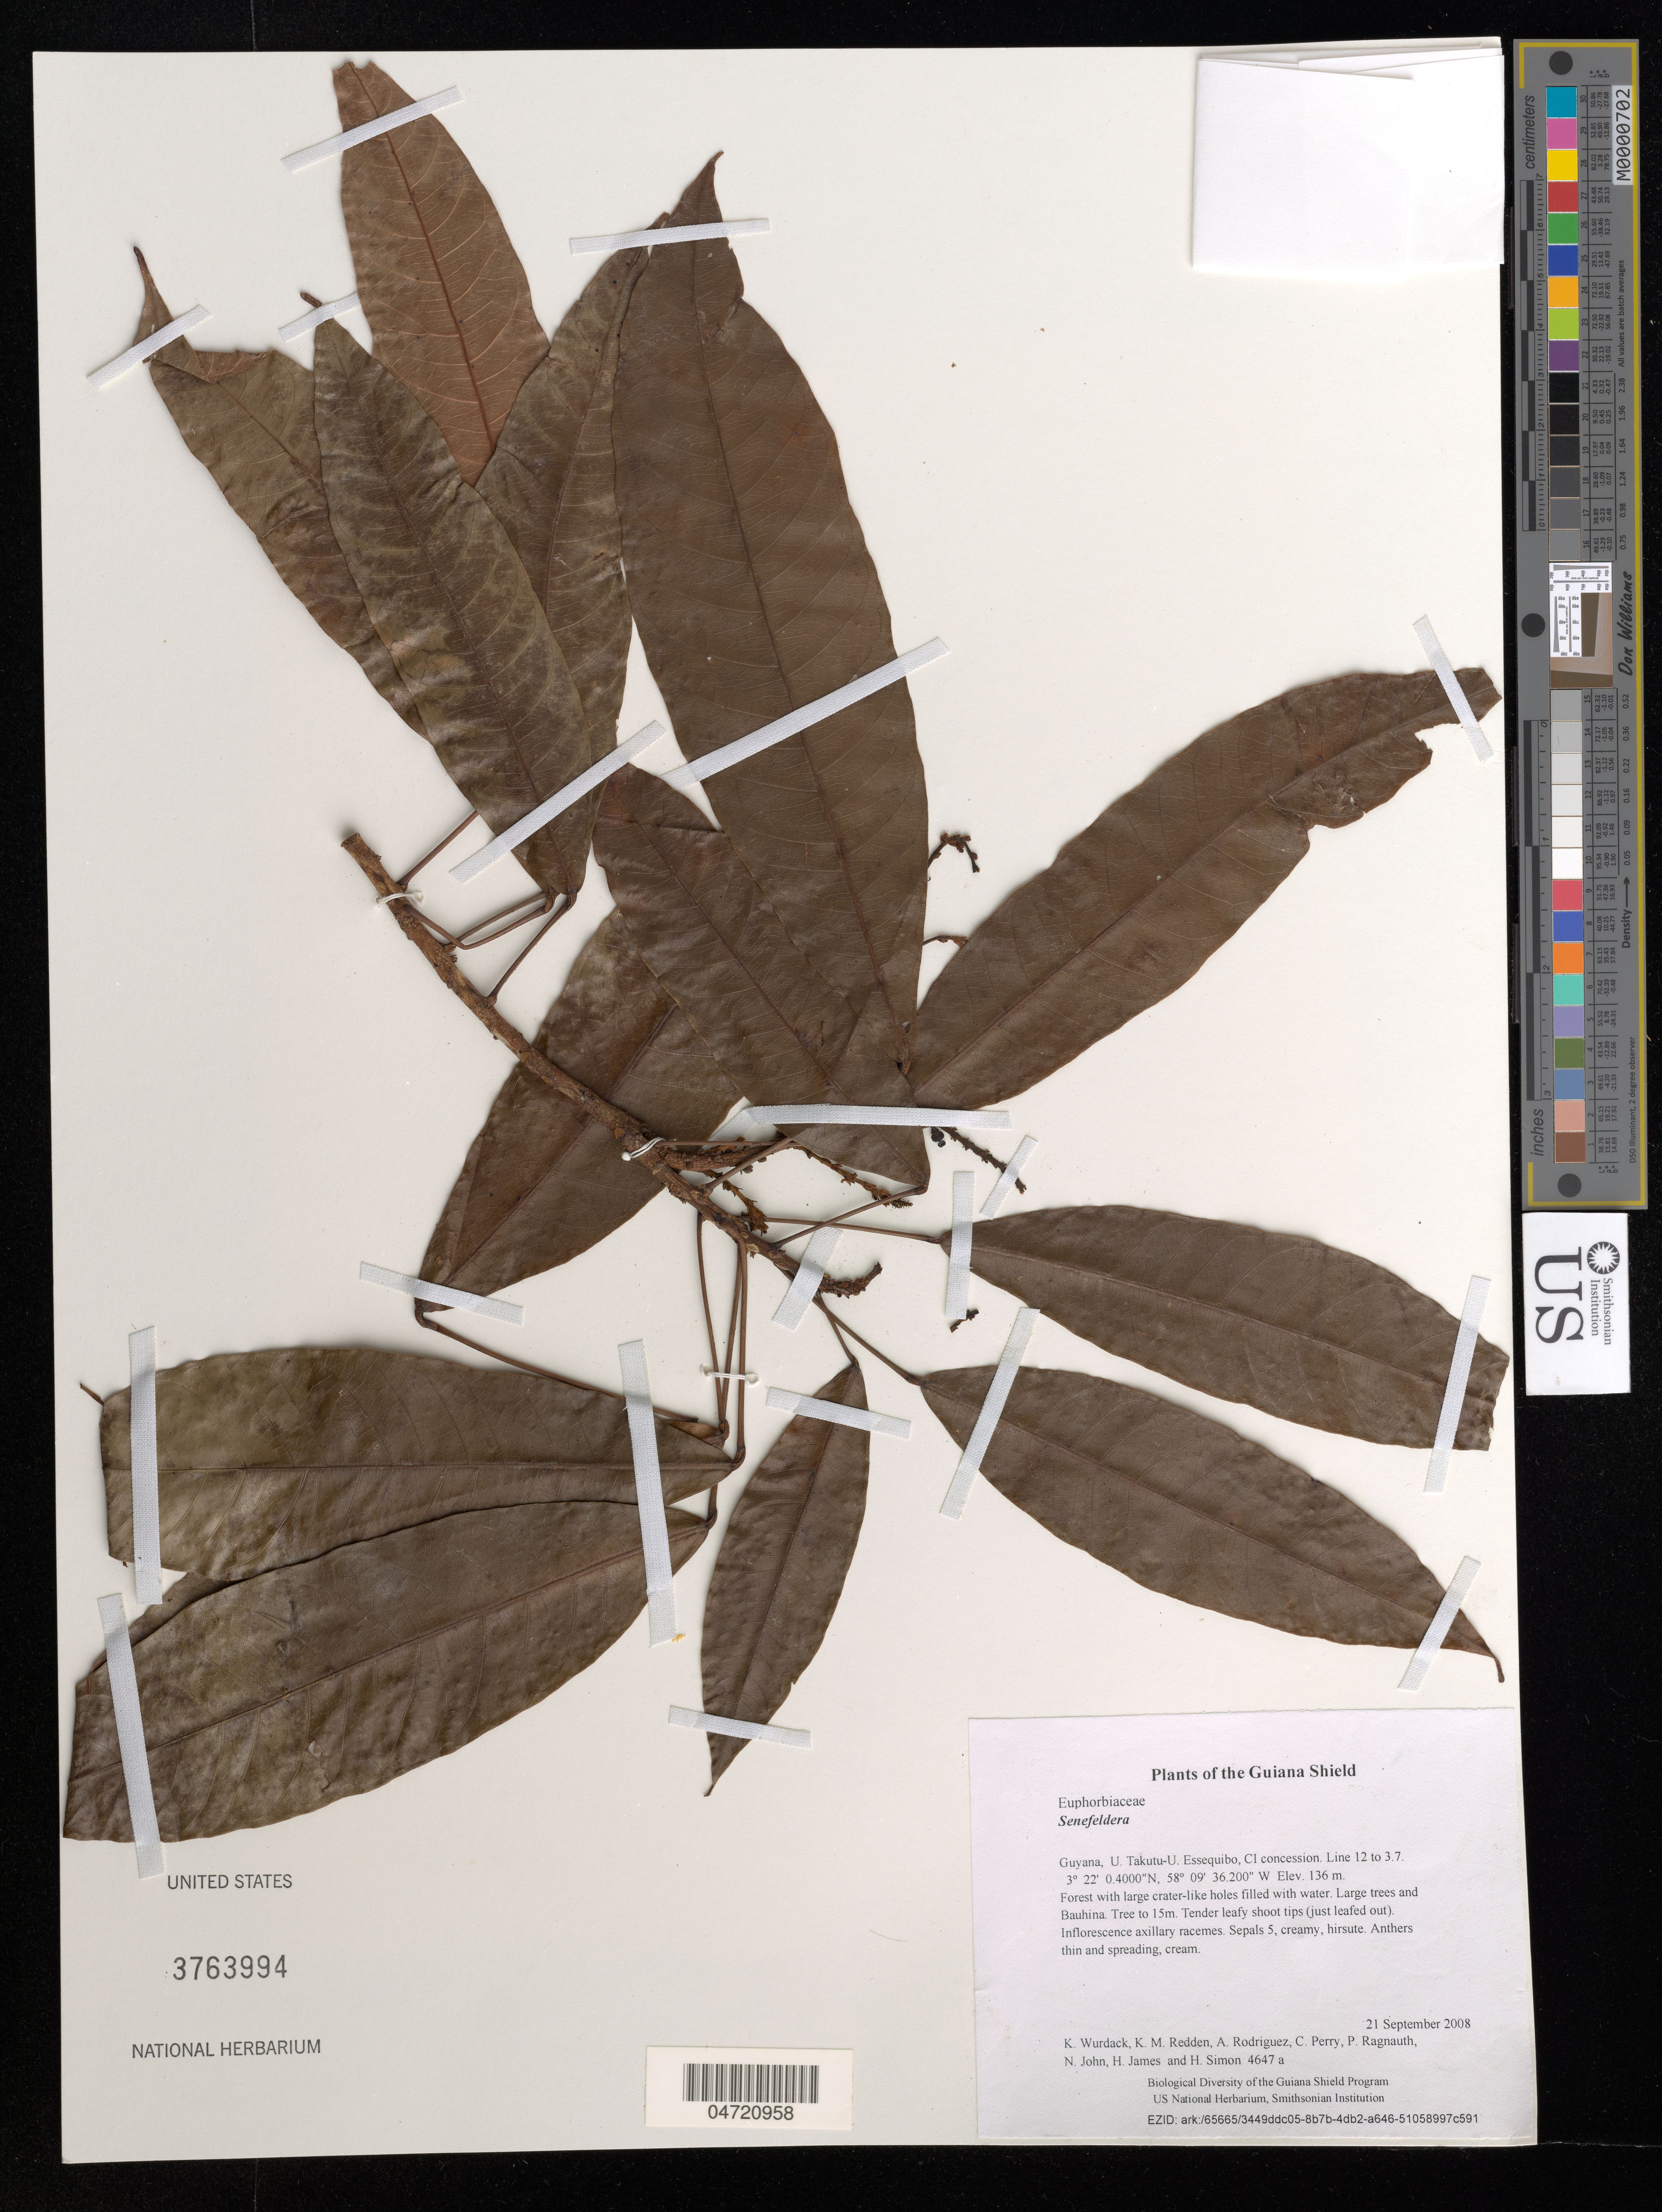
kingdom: Plantae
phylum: Tracheophyta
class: Magnoliopsida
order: Malpighiales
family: Euphorbiaceae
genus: Senefeldera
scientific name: Senefeldera sp.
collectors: K. Wurdack, K. M. Redden, A. Rodriguez, C. Perry, P. Ragnauth, N. John, H. James & H. Simon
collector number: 4647 a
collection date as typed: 21 September 2008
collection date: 2008-09-21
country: Guyana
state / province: U. Takutu-U. Essequibo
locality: CI concession. Line 12 to 3.7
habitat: Forest with large crater-like holes filled with water. Large trees and Bauhina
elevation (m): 136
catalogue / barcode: US 3763994